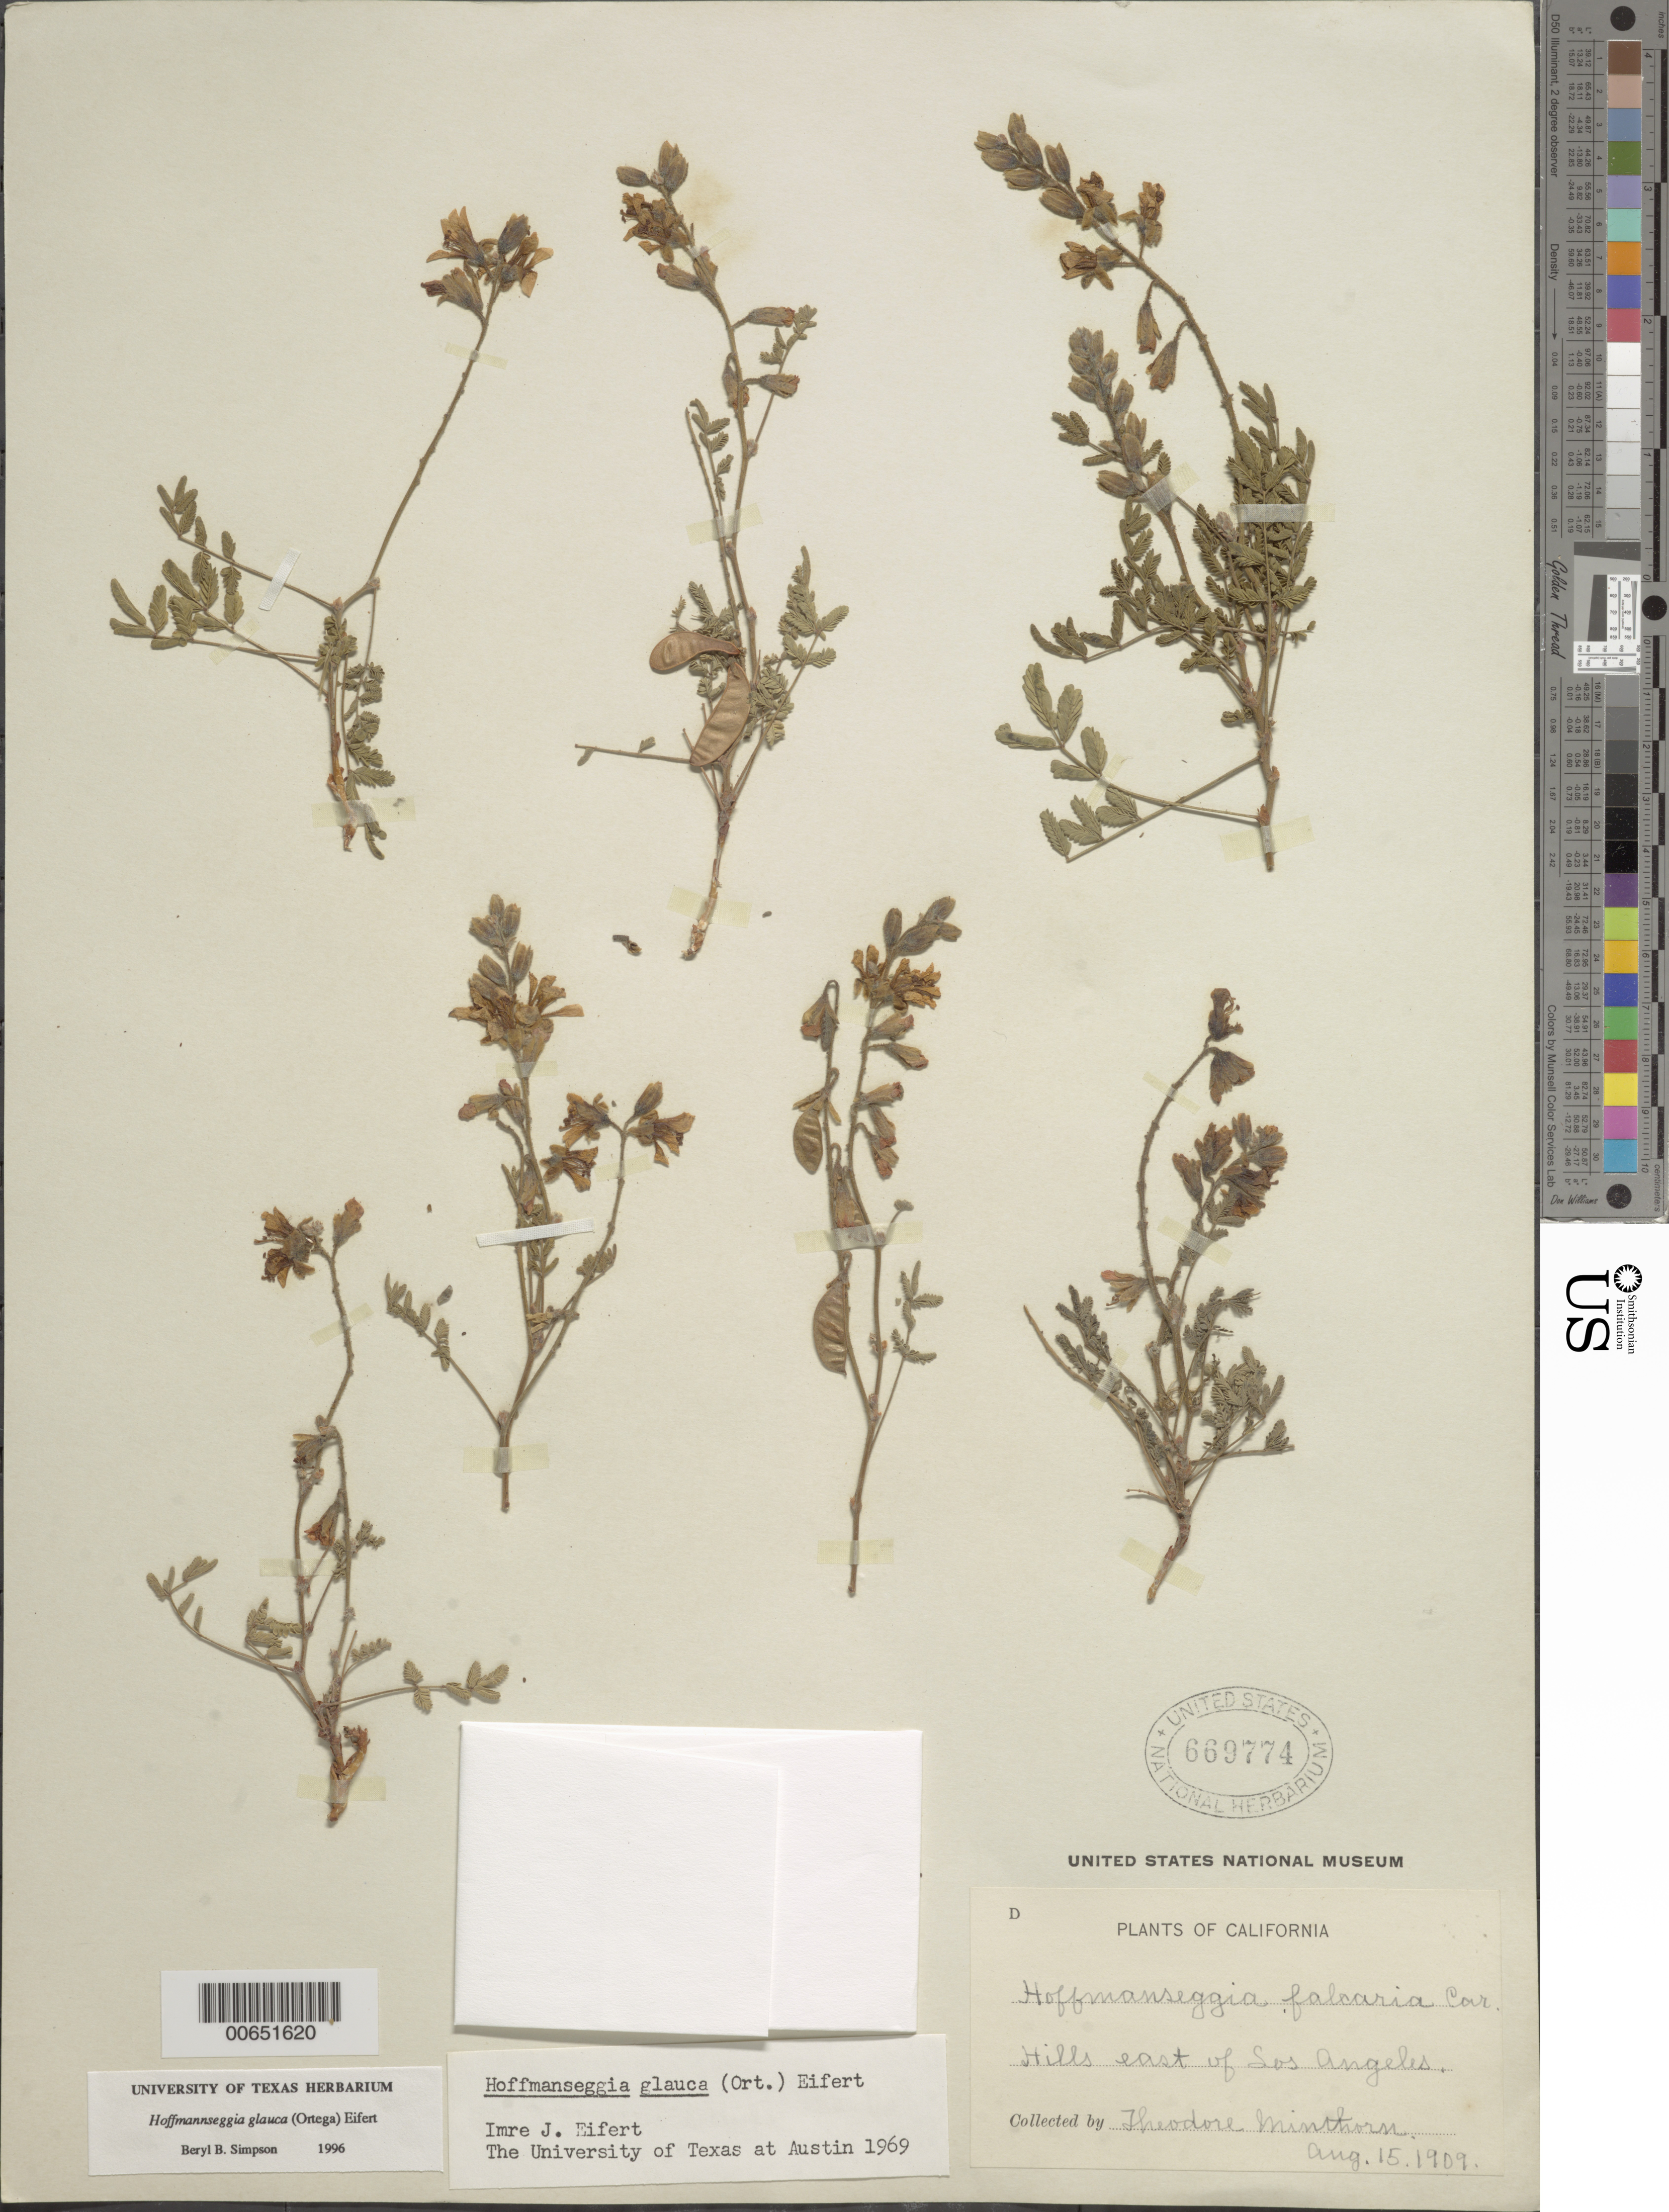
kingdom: Plantae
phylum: Tracheophyta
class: Magnoliopsida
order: Fabales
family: Fabaceae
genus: Hoffmannseggia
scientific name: Hoffmannseggia glauca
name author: (Ortega) Eifert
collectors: T. Minthorn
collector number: D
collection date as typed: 15 Aug 1909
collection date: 1909-08-15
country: United States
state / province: California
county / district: Los Angeles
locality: E of Los Angeles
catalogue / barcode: US 669774